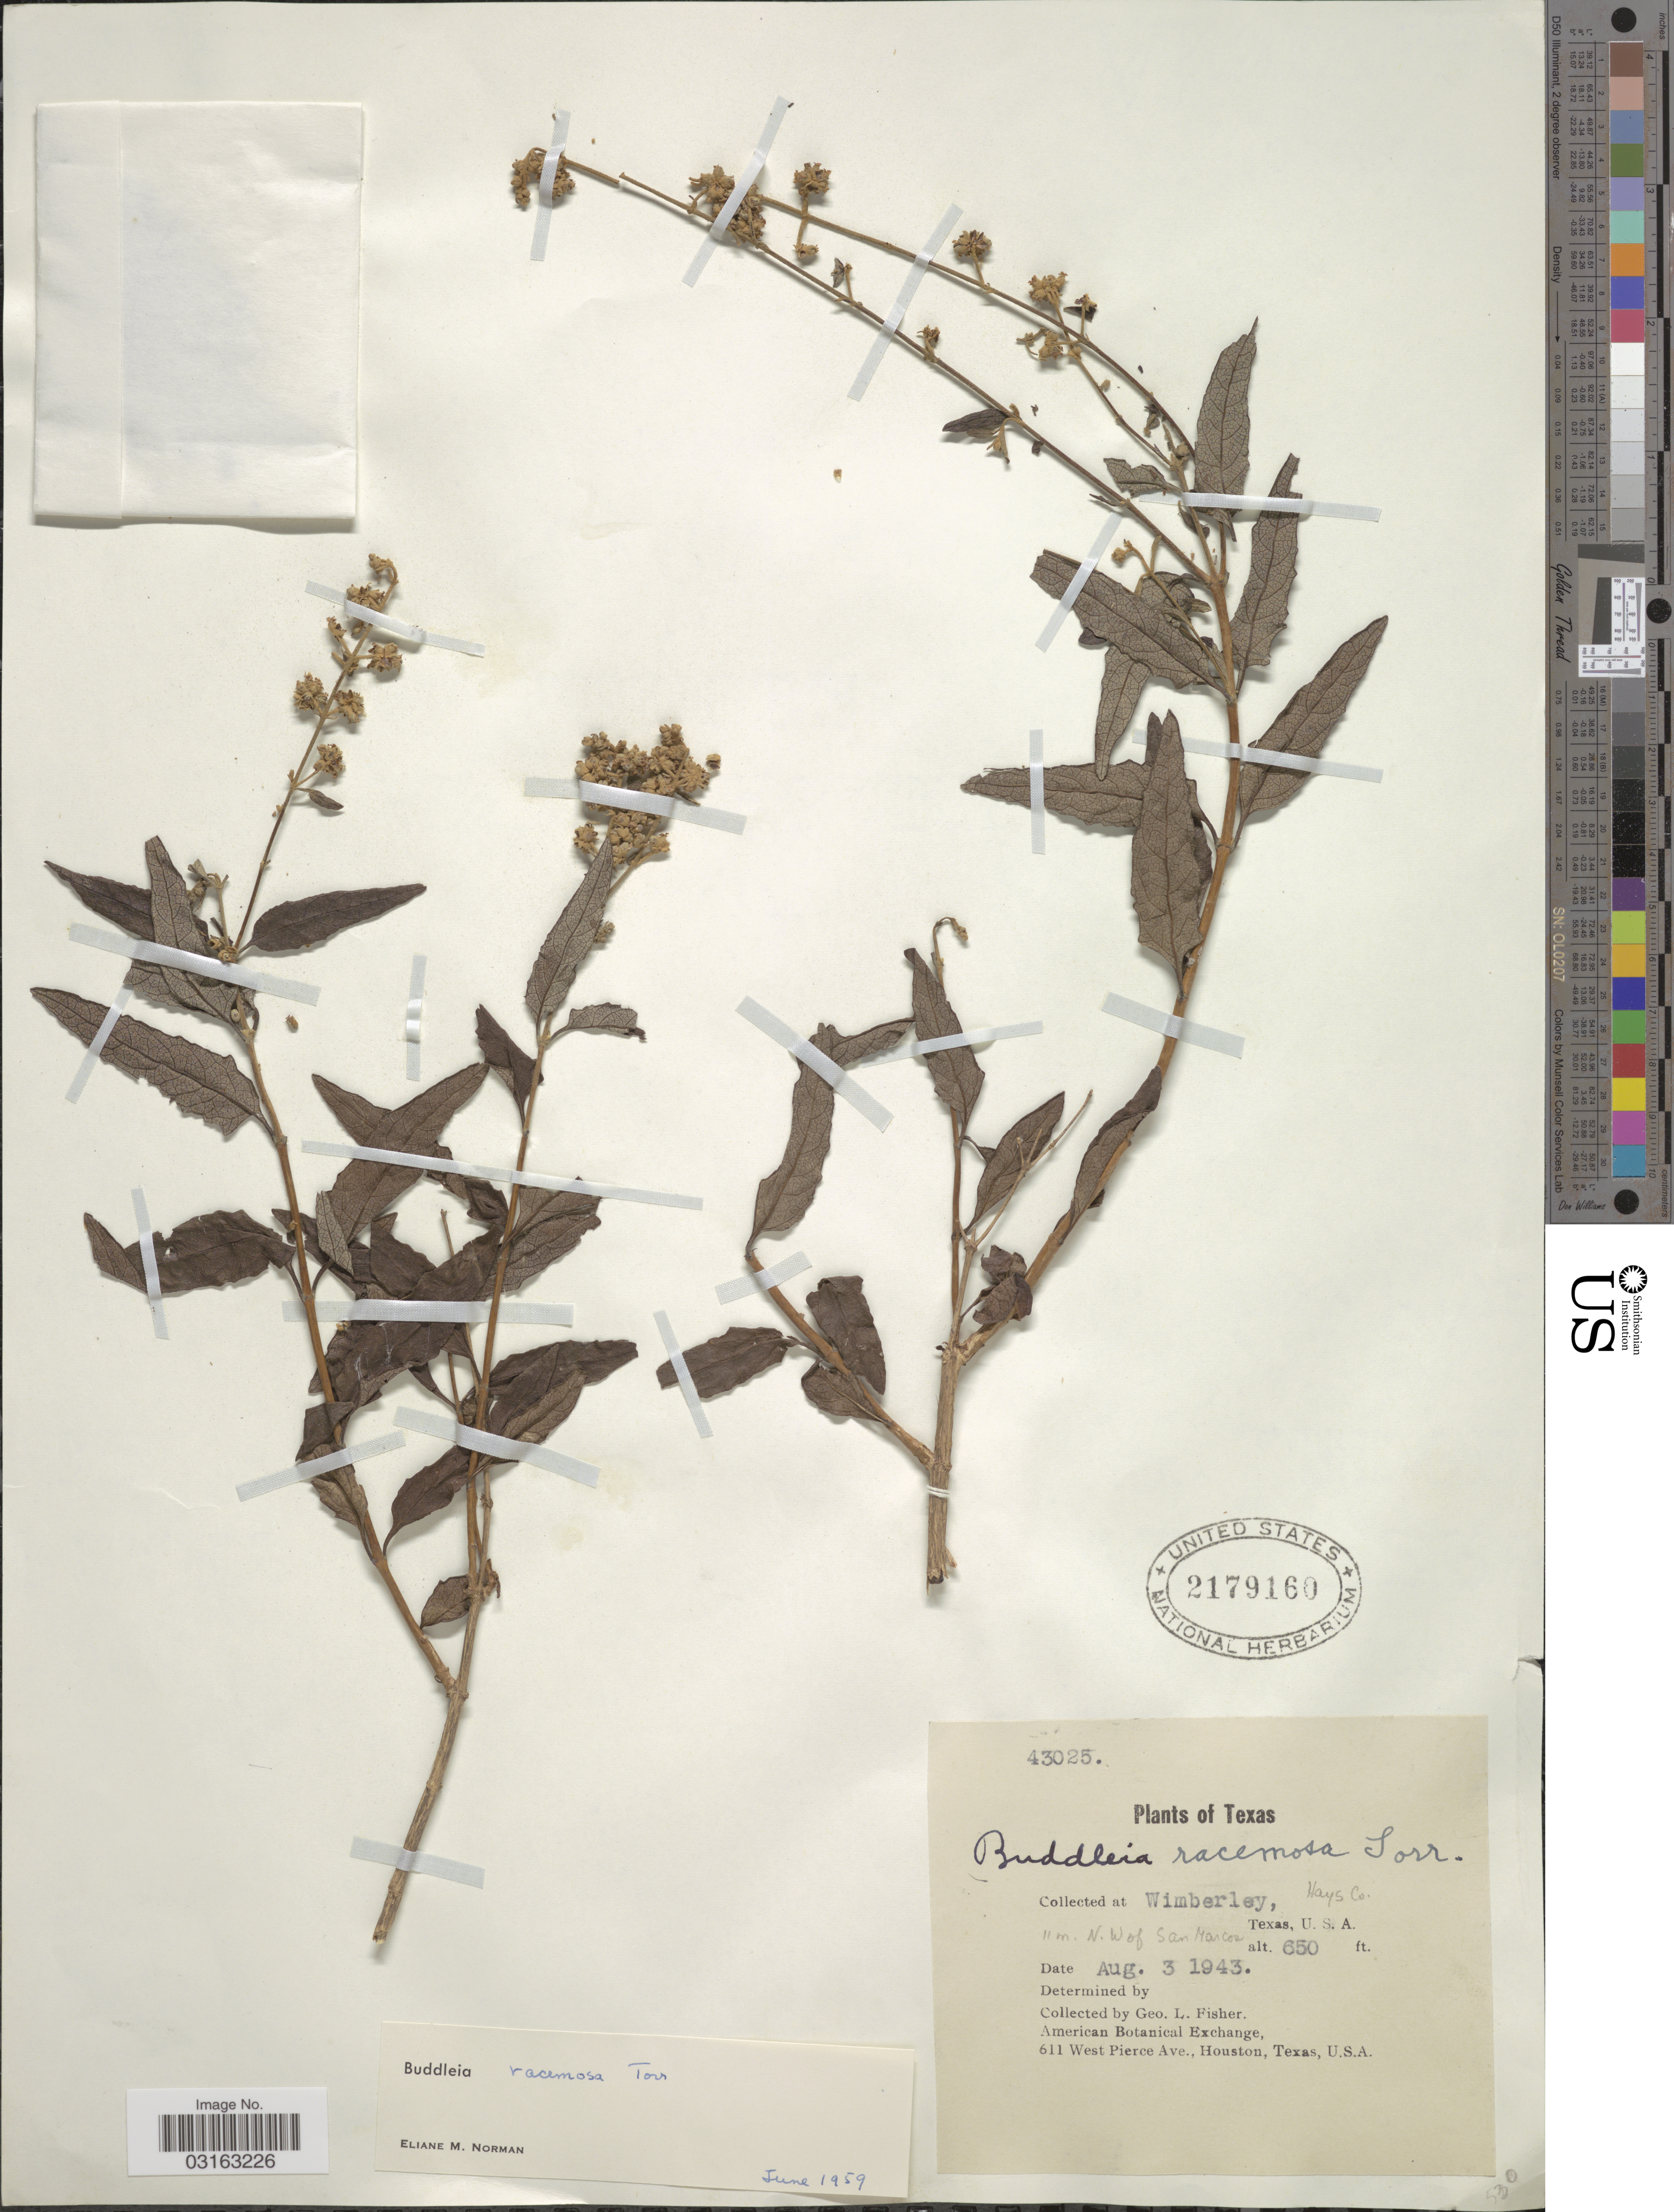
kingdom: Plantae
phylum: Tracheophyta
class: Magnoliopsida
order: Lamiales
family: Scrophulariaceae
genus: Buddleja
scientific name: Buddleja racemosa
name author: Torr.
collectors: G. L. Fisher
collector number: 43025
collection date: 1943-08-03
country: United States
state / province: Texas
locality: Wimberley, Hays Co. 11 m. N.W. of San Marcos.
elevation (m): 198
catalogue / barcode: US 2179160